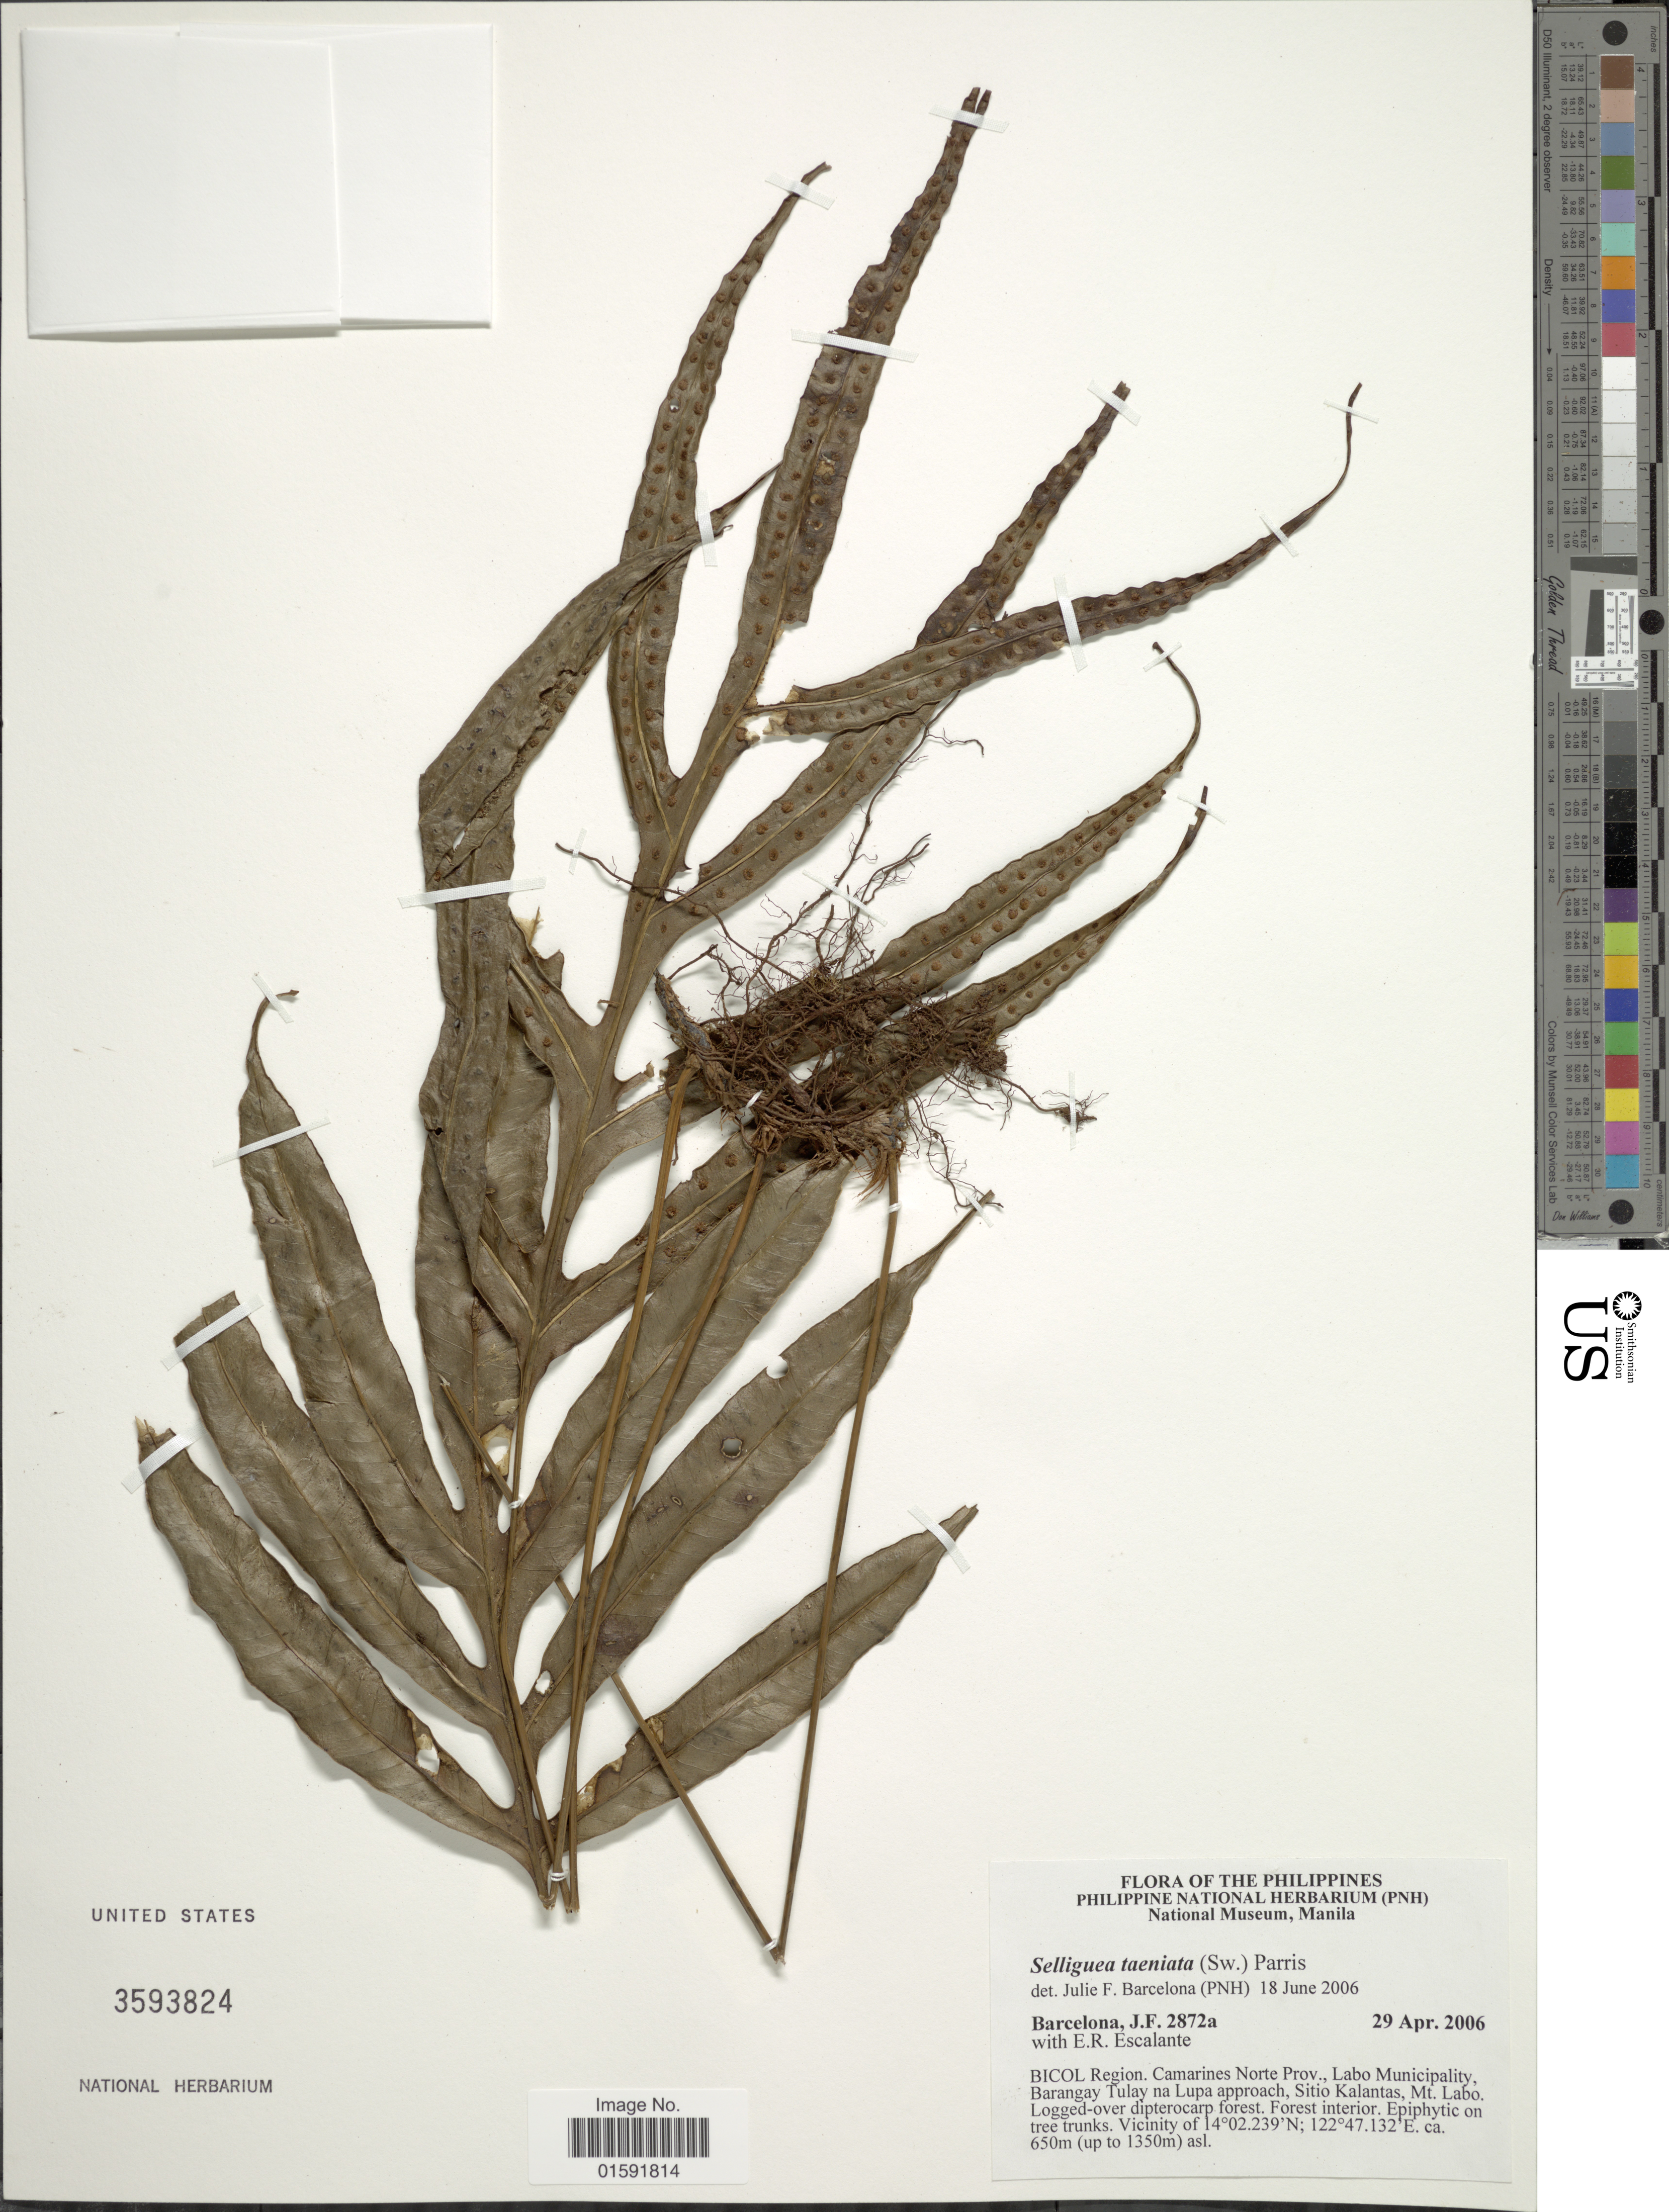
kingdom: Plantae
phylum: Tracheophyta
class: Polypodiopsida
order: Polypodiales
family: Polypodiaceae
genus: Selliguea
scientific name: Selliguea taeniata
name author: Parris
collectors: J. F. Barcelona & E. Escalante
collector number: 2877a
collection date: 2006-04-29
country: Philippines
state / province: Bicol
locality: Camarines Norte Prov., Labo Municipality, Barangay Tulay na Lupa approach, Sito Kalantas, Mt. Labo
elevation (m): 650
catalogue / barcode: US 3593824